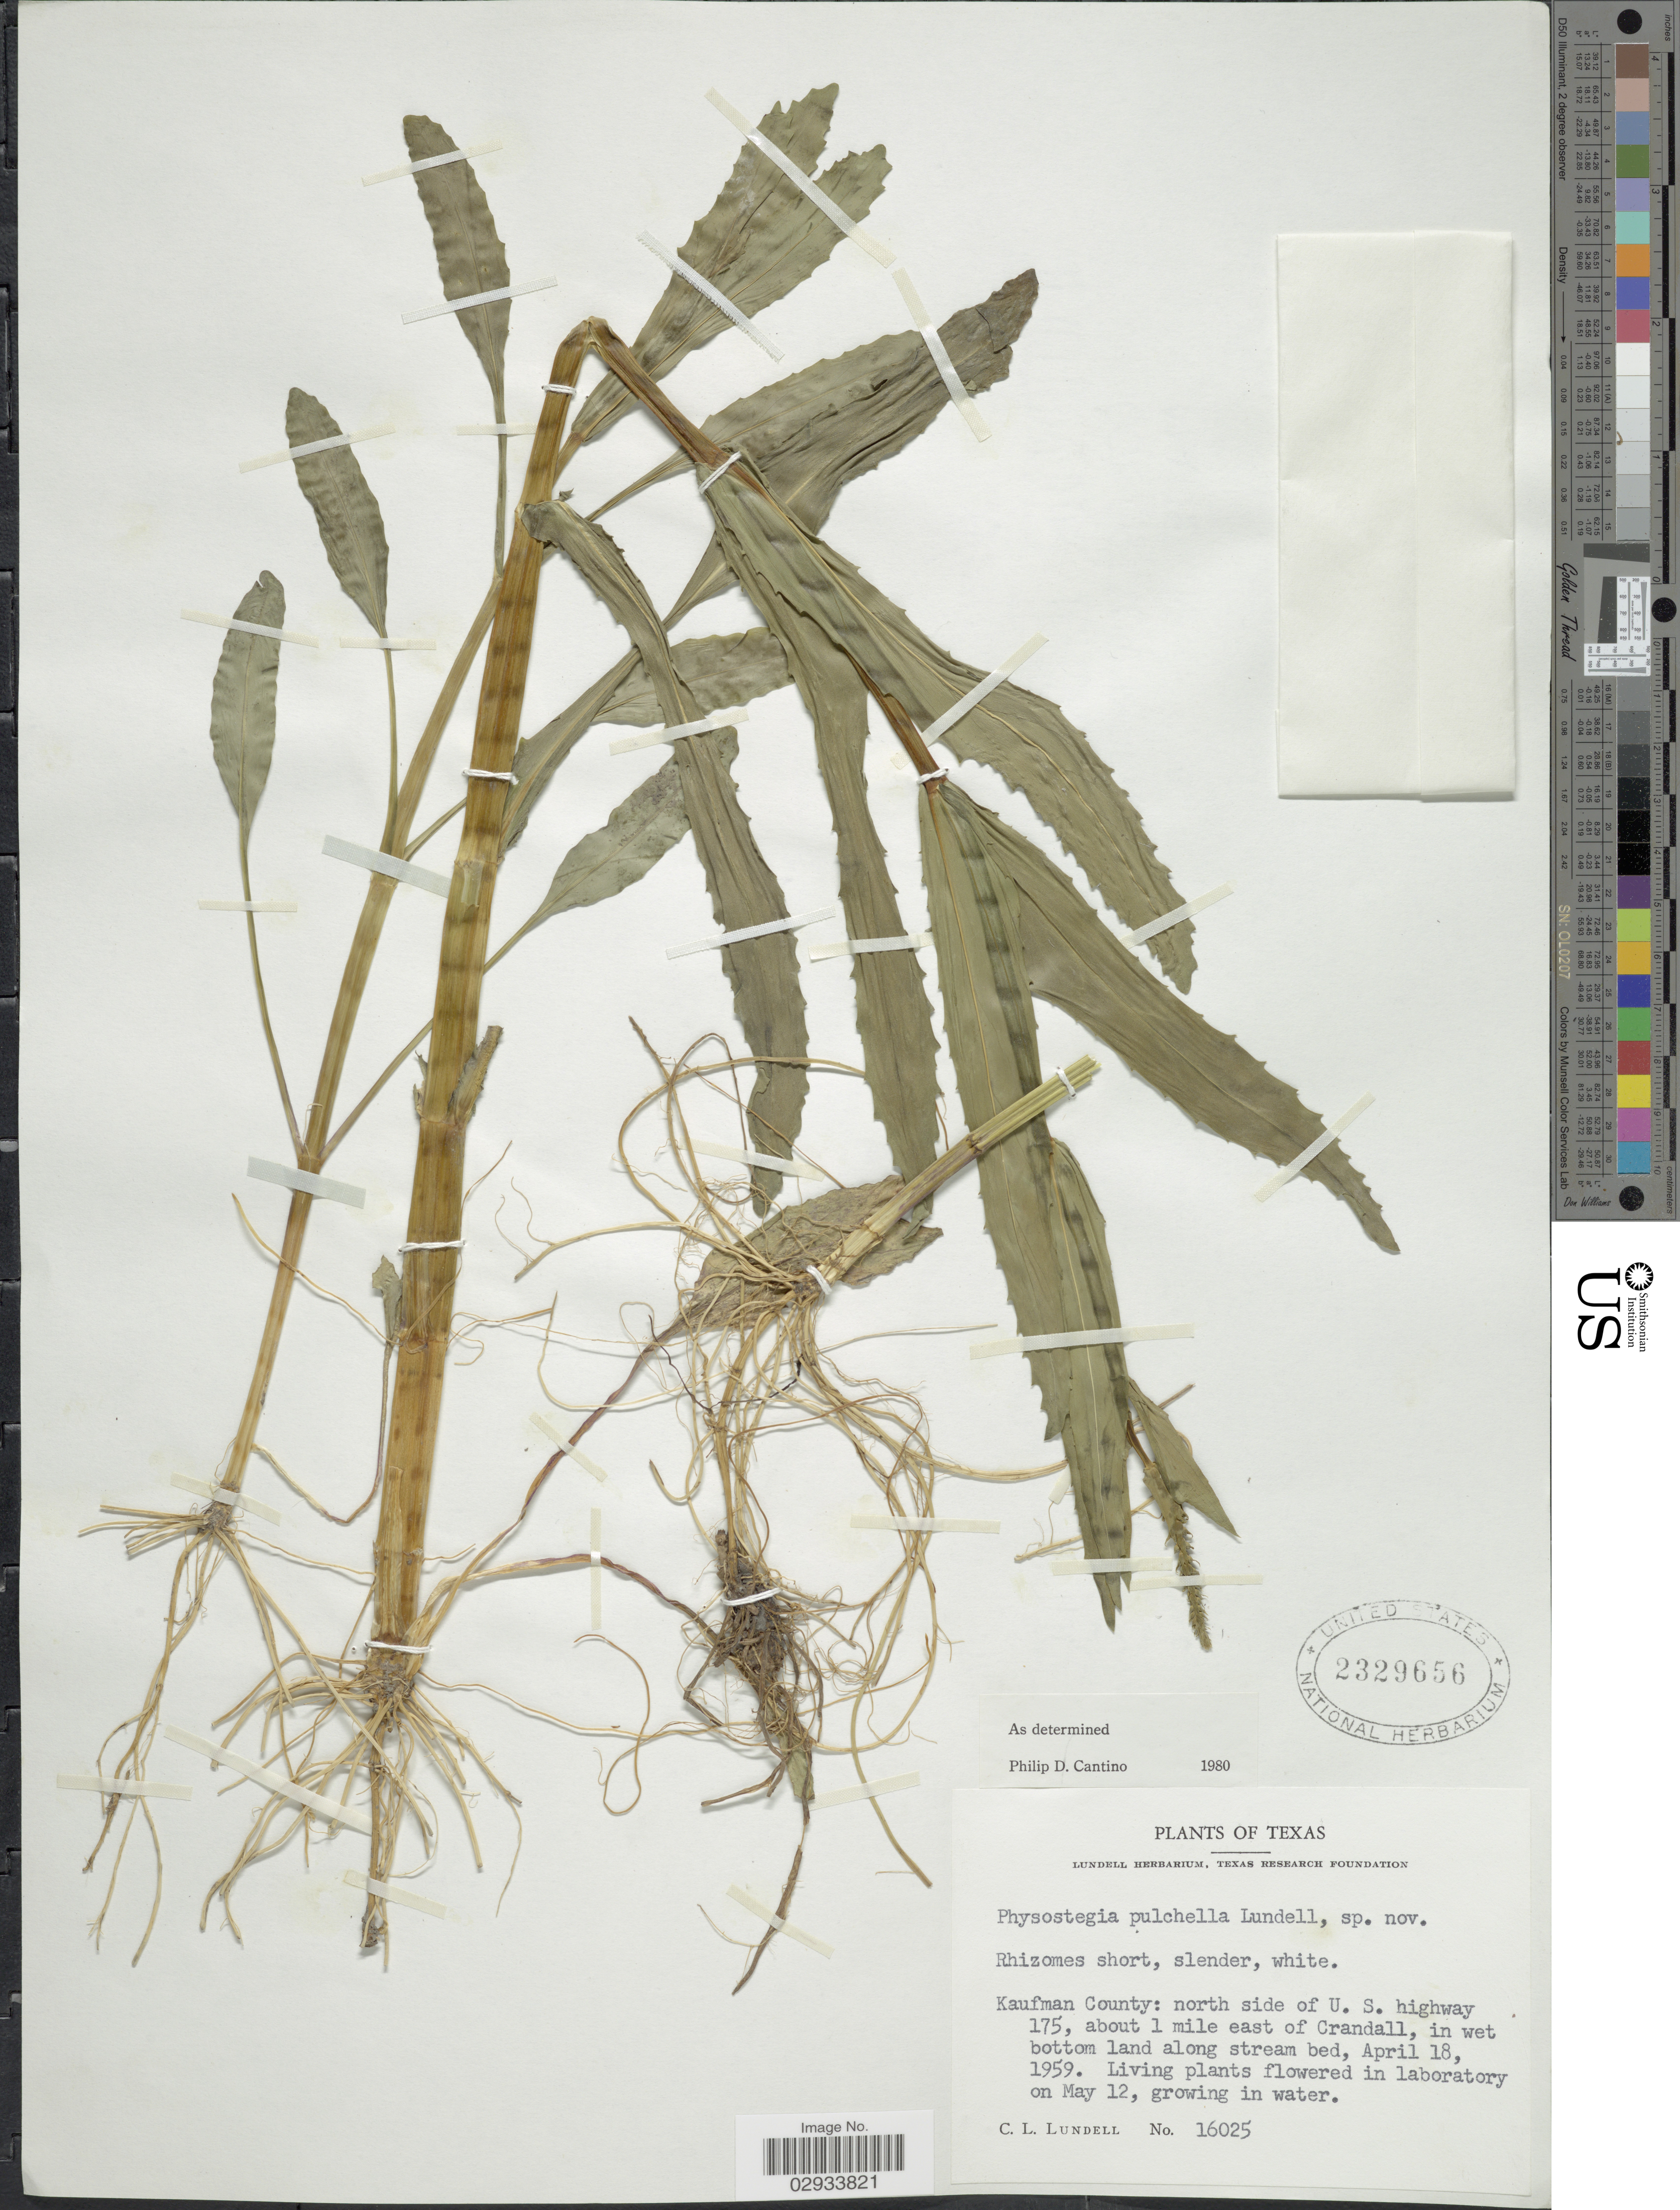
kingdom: Plantae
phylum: Tracheophyta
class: Magnoliopsida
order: Lamiales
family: Lamiaceae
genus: Physostegia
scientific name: Physostegia pulchella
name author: Lundell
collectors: C. L. Lundell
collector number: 16025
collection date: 1959-04-18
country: United States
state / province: Texas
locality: Kaufman County: north side of U. S. highway 175, about 1 mile east of Crandall, in wet bottom land along stream bed.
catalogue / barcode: US 2329656